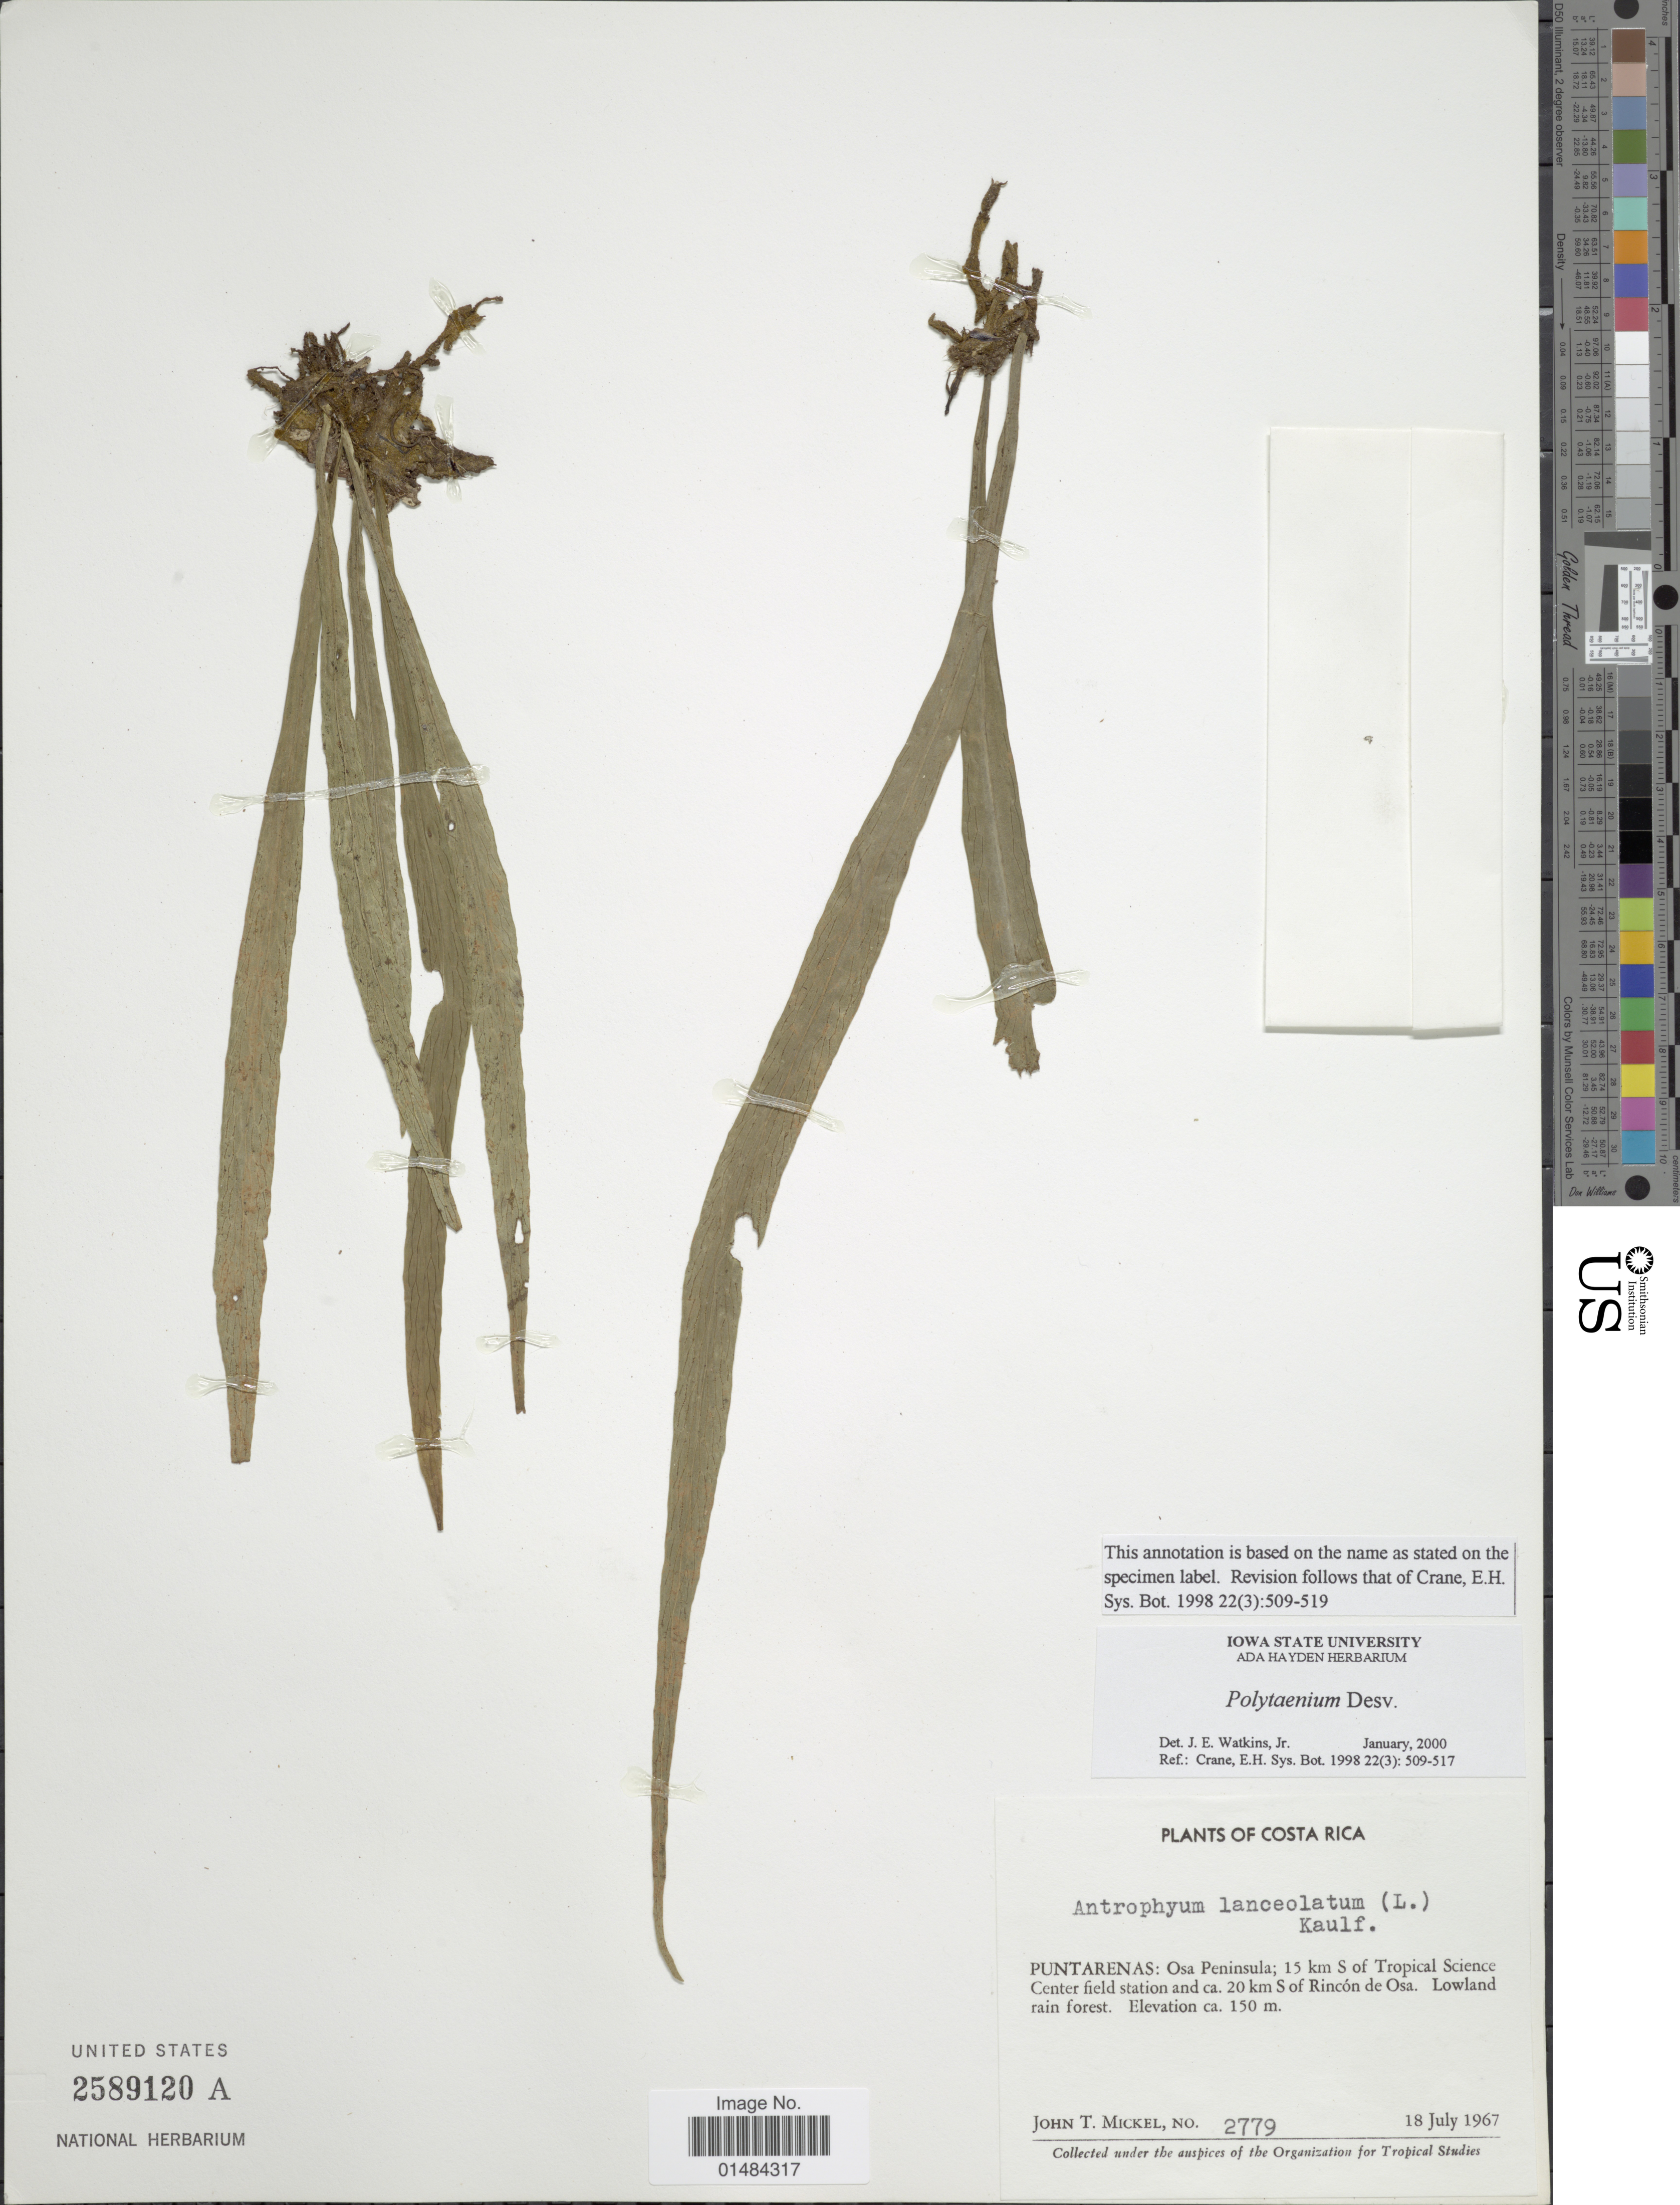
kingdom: Plantae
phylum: Tracheophyta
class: Polypodiopsida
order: Polypodiales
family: Pteridaceae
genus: Polytaenium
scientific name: Polytaenium lanceolatum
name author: (L.) Desv.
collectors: J. T. Mickel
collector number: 2779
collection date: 1967-07-18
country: Costa Rica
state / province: Puntarenas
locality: Costa Rica, Osa Peninsula; 15 km S of Tropical Science Center field station and ca. 20 km S of Rincón de Osa.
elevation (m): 150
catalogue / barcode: US 2589120A